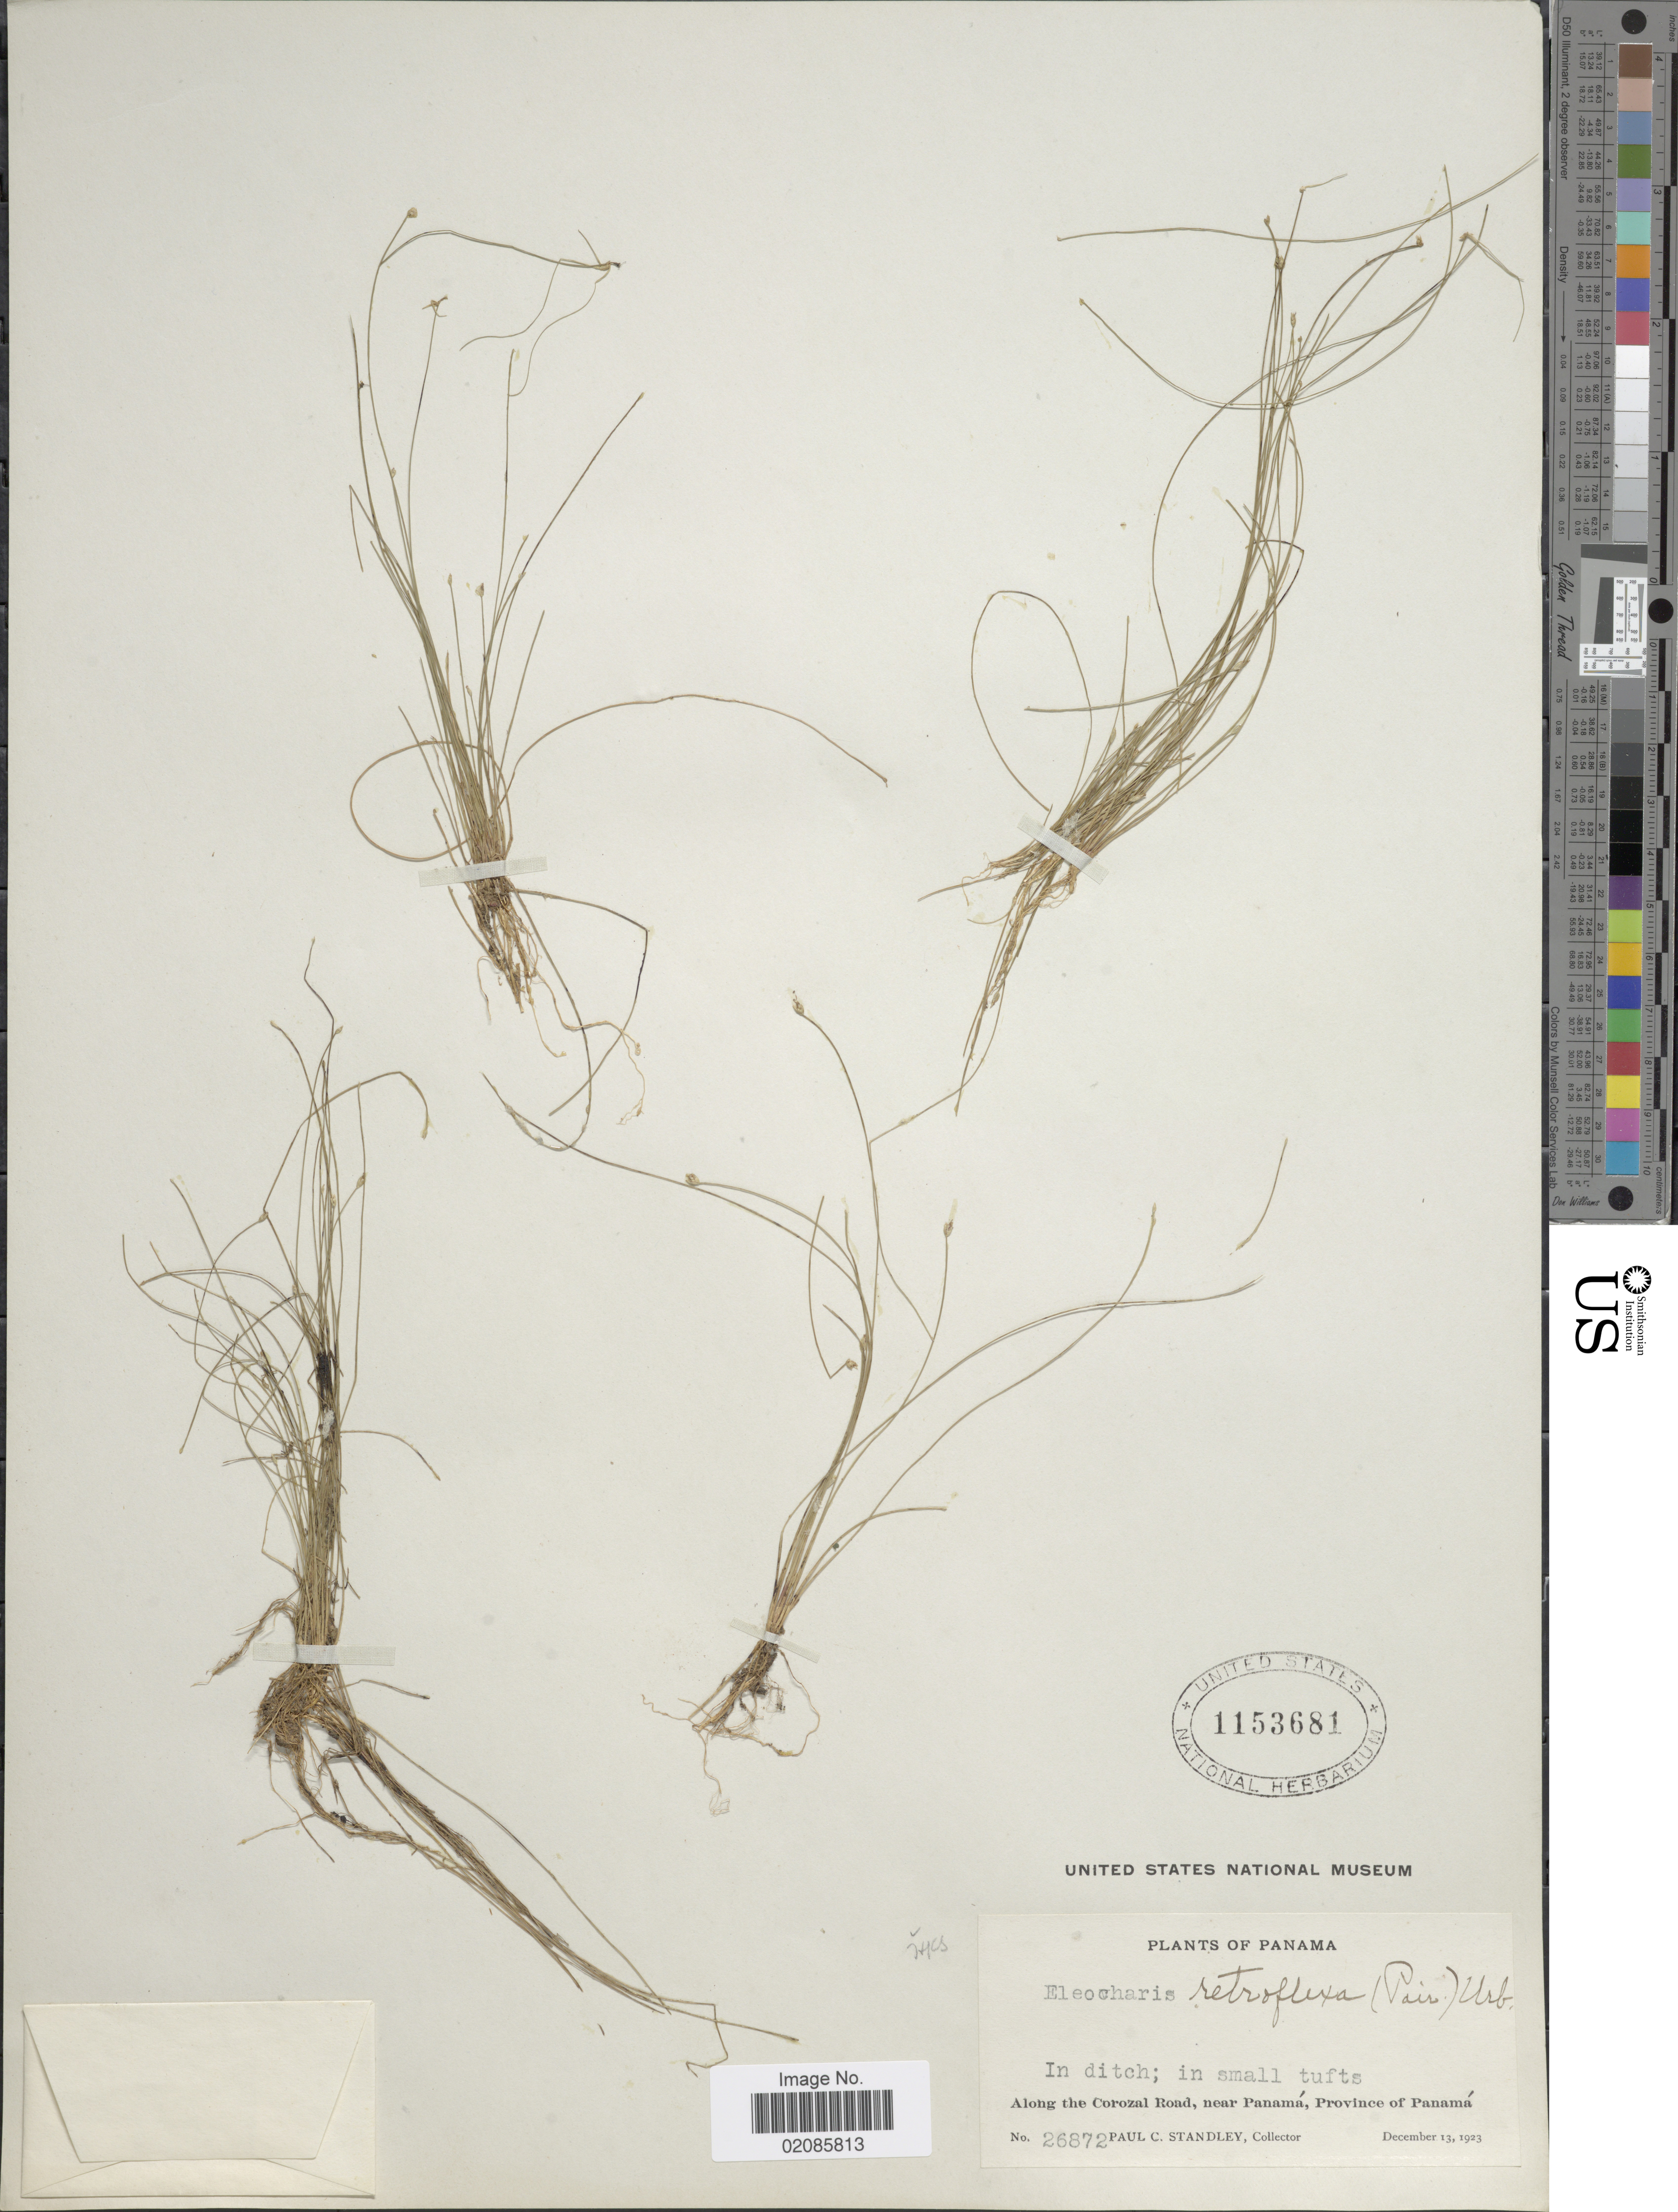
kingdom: Plantae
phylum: Tracheophyta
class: Liliopsida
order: Poales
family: Cyperaceae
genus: Eleocharis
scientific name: Eleocharis retroflexa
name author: (Poir.) Urb.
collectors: P. C. Standley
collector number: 26872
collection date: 1923-12-13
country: Panama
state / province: Panamá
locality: Along the Corozal Road, near Panamá, Province of Panamá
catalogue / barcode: US 1153681